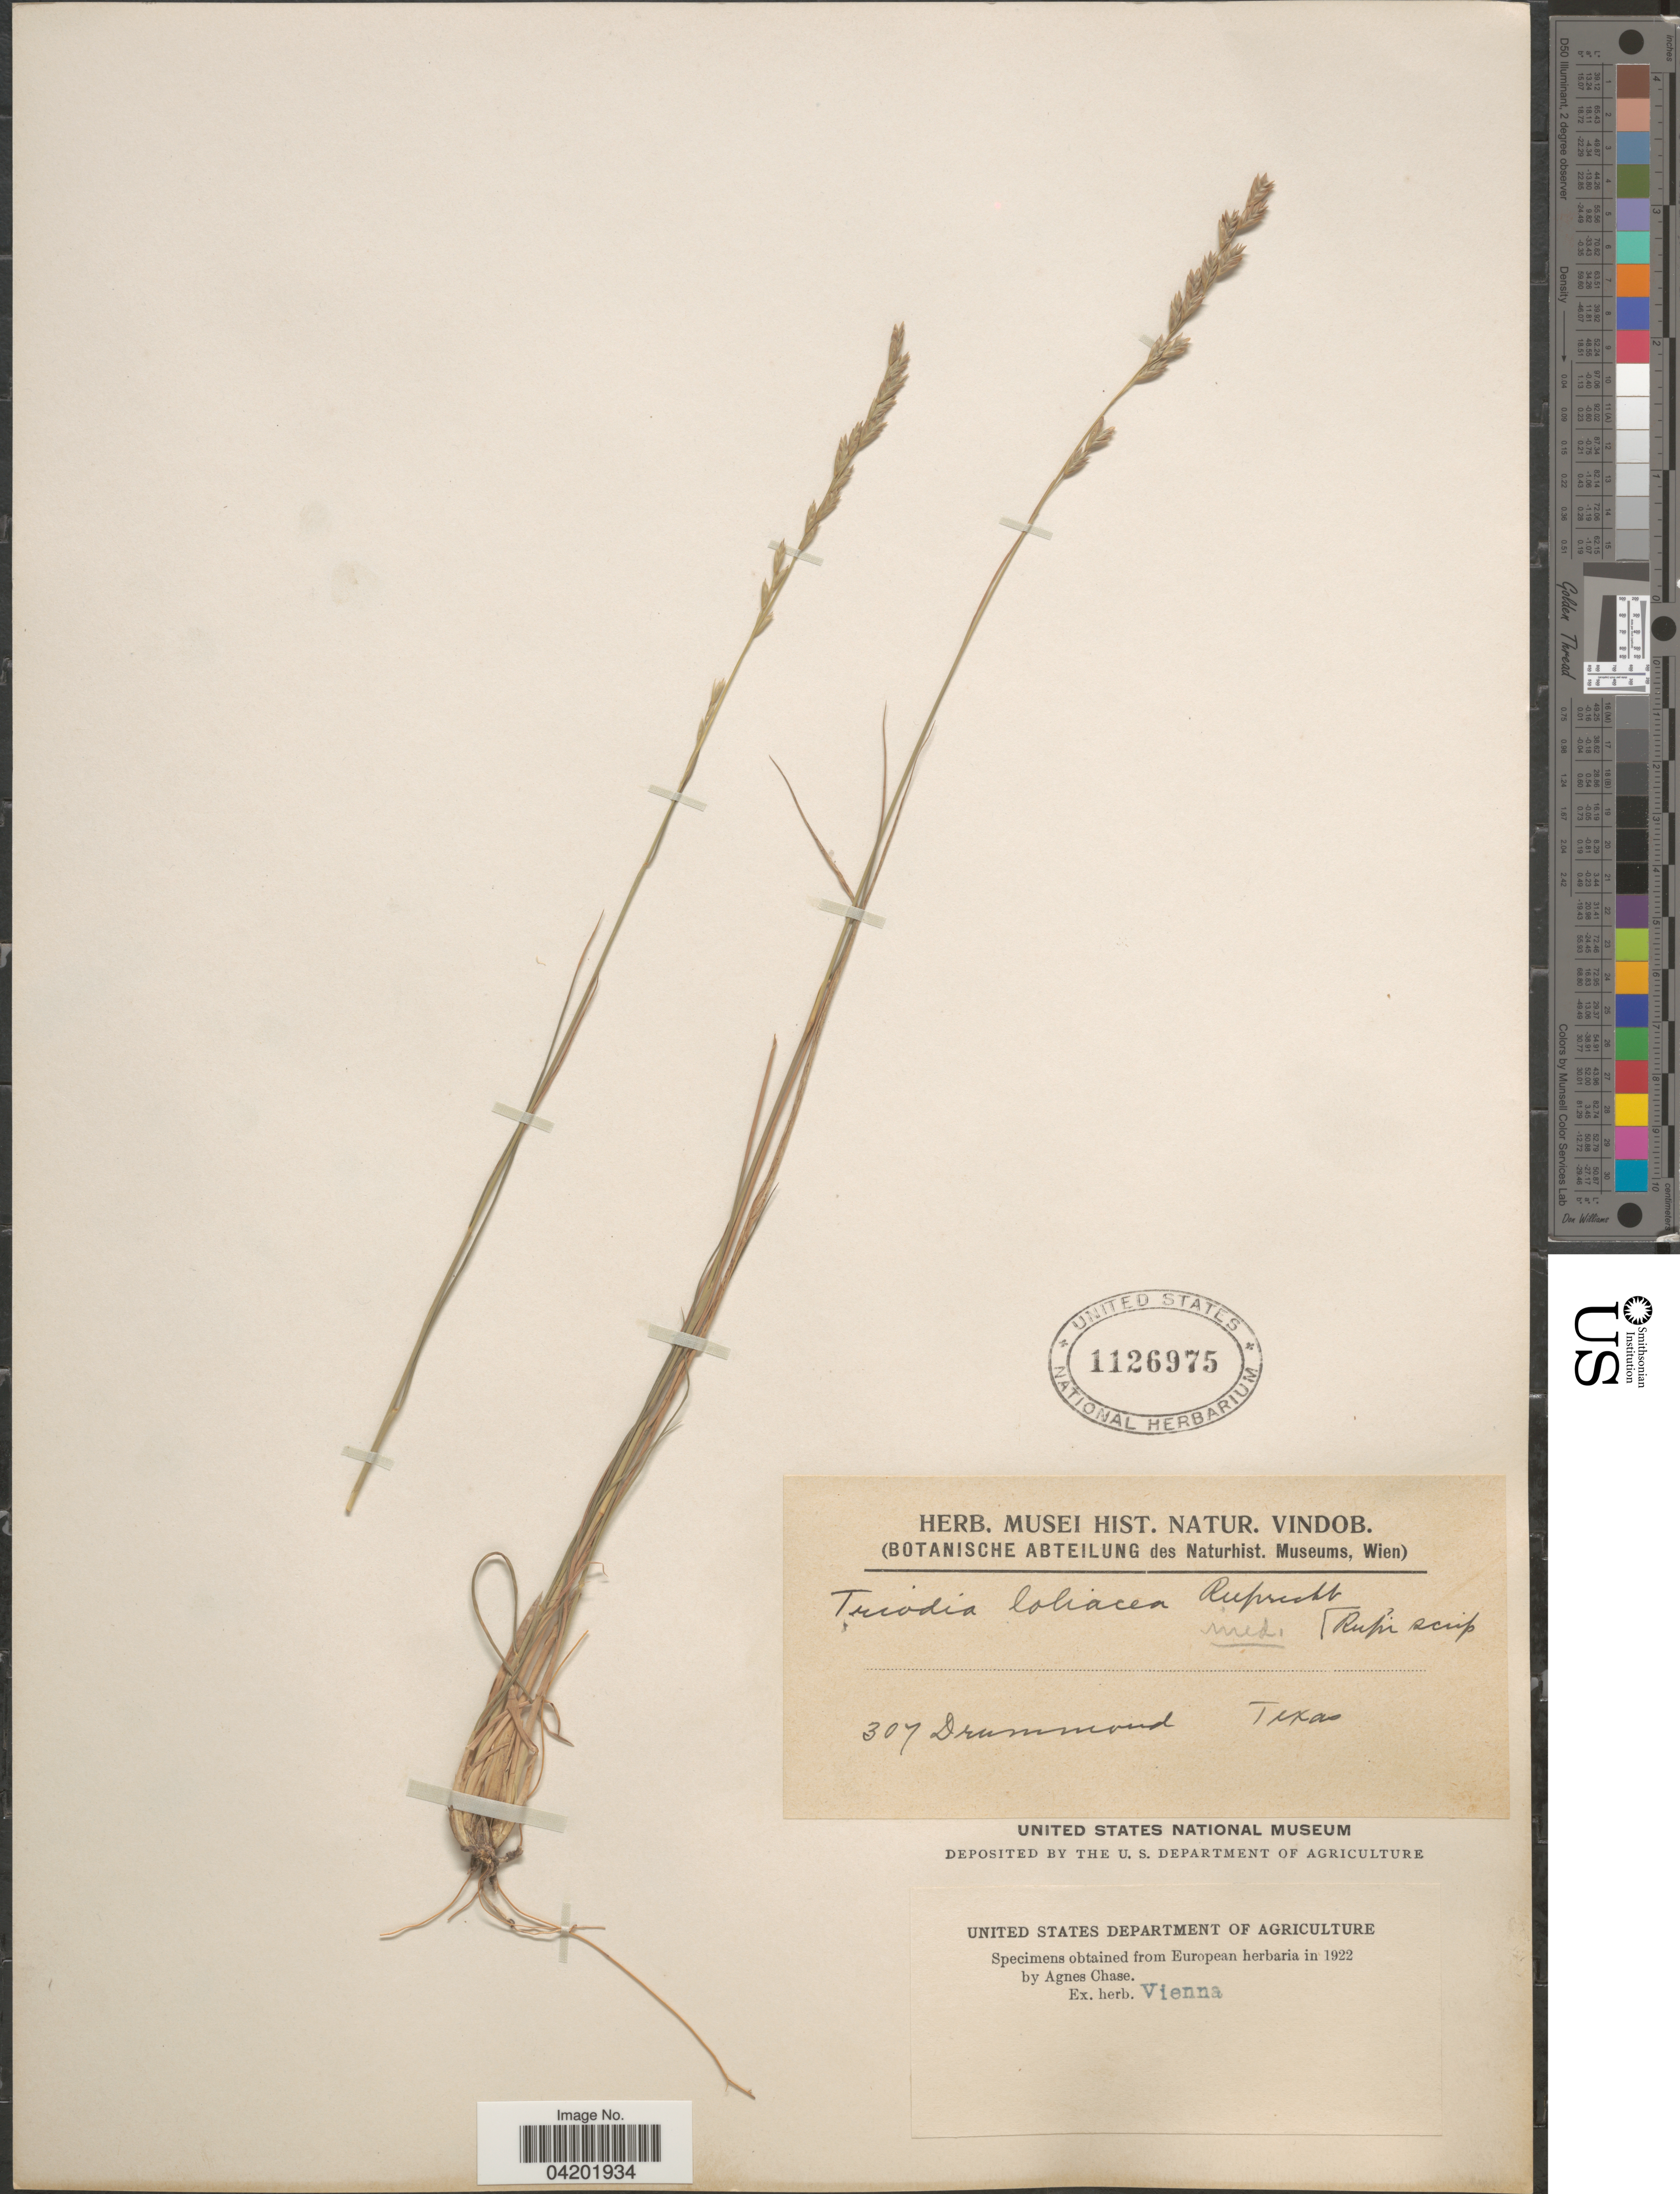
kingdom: Plantae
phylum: Tracheophyta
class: Liliopsida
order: Poales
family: Poaceae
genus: Tridentopsis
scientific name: Tridentopsis mutica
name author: (Torr.) P.M. Peterson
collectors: -. Drummond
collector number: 307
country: United States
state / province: Texas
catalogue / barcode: US 1126975